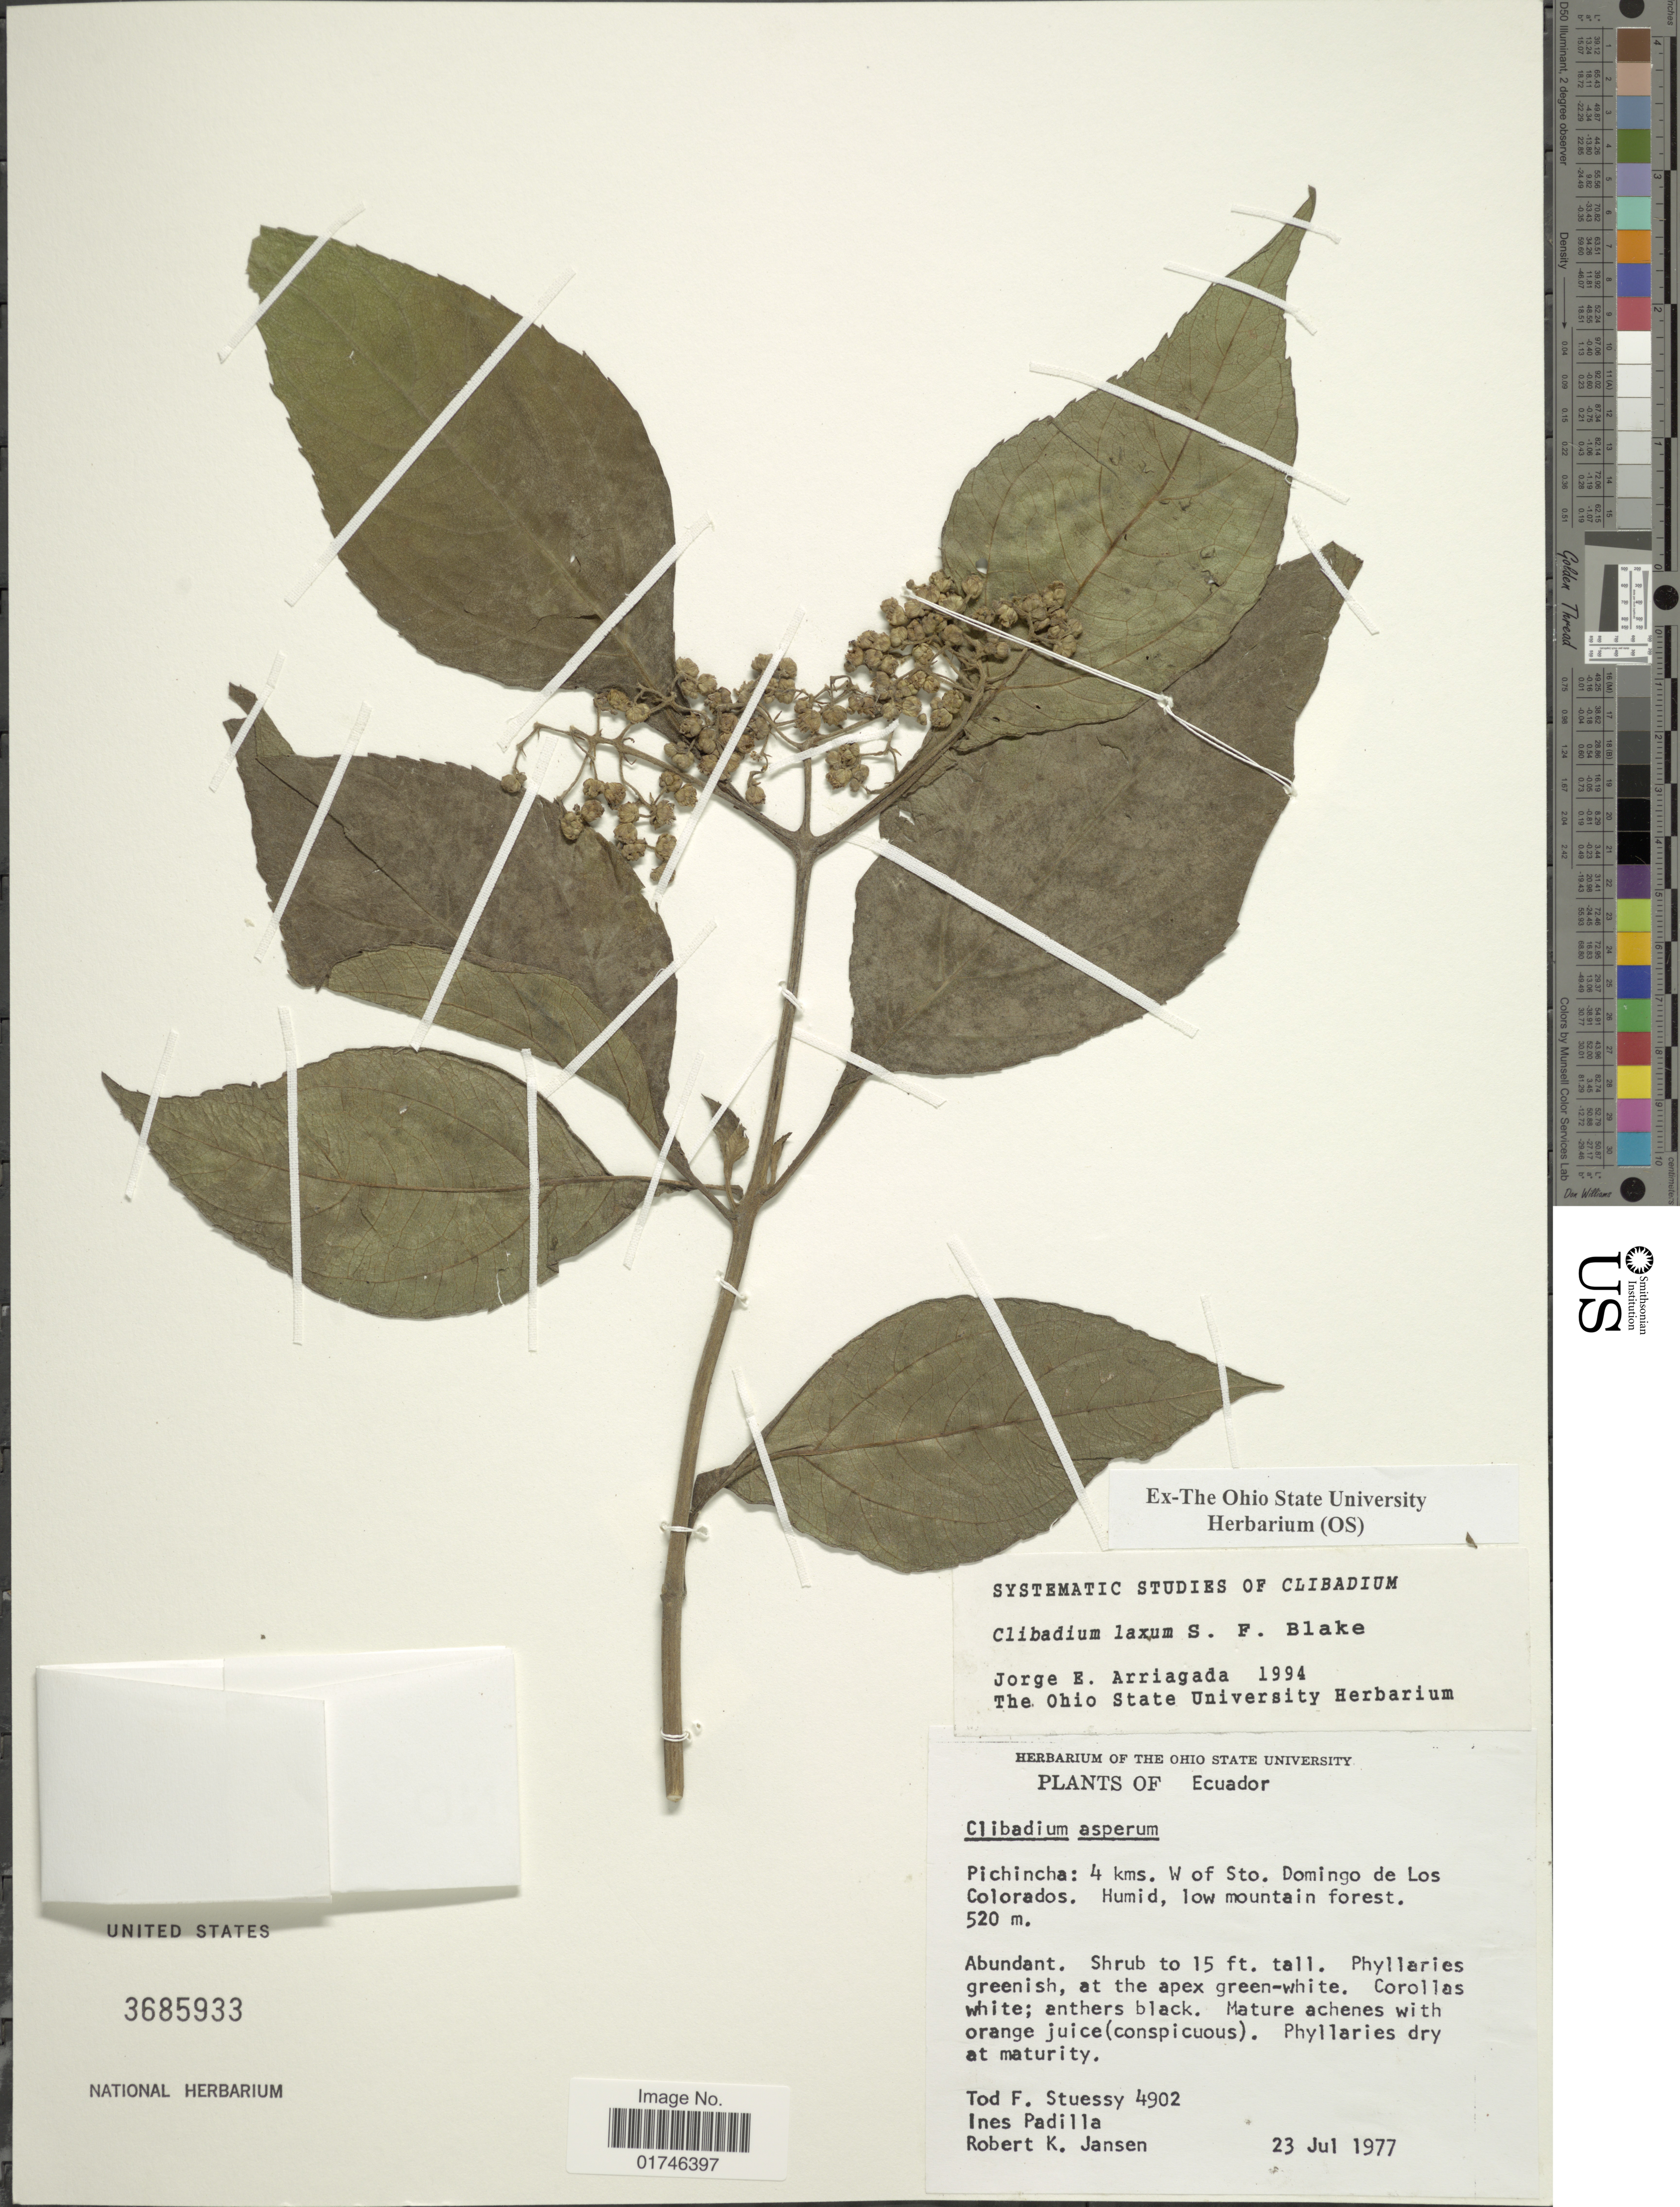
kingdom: Plantae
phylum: Tracheophyta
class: Magnoliopsida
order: Asterales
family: Asteraceae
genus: Clibadium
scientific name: Clibadium laxum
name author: S.F. Blake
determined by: Arriagada, J. E.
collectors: T. Stuessy, I. Padilla & R. K. Jansen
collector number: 4902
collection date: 1977-07-23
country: Ecuador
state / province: Pichincha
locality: Pichincha: 4 kms W of Sto. Domingo de Los Colorados.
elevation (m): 520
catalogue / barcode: US 3685933